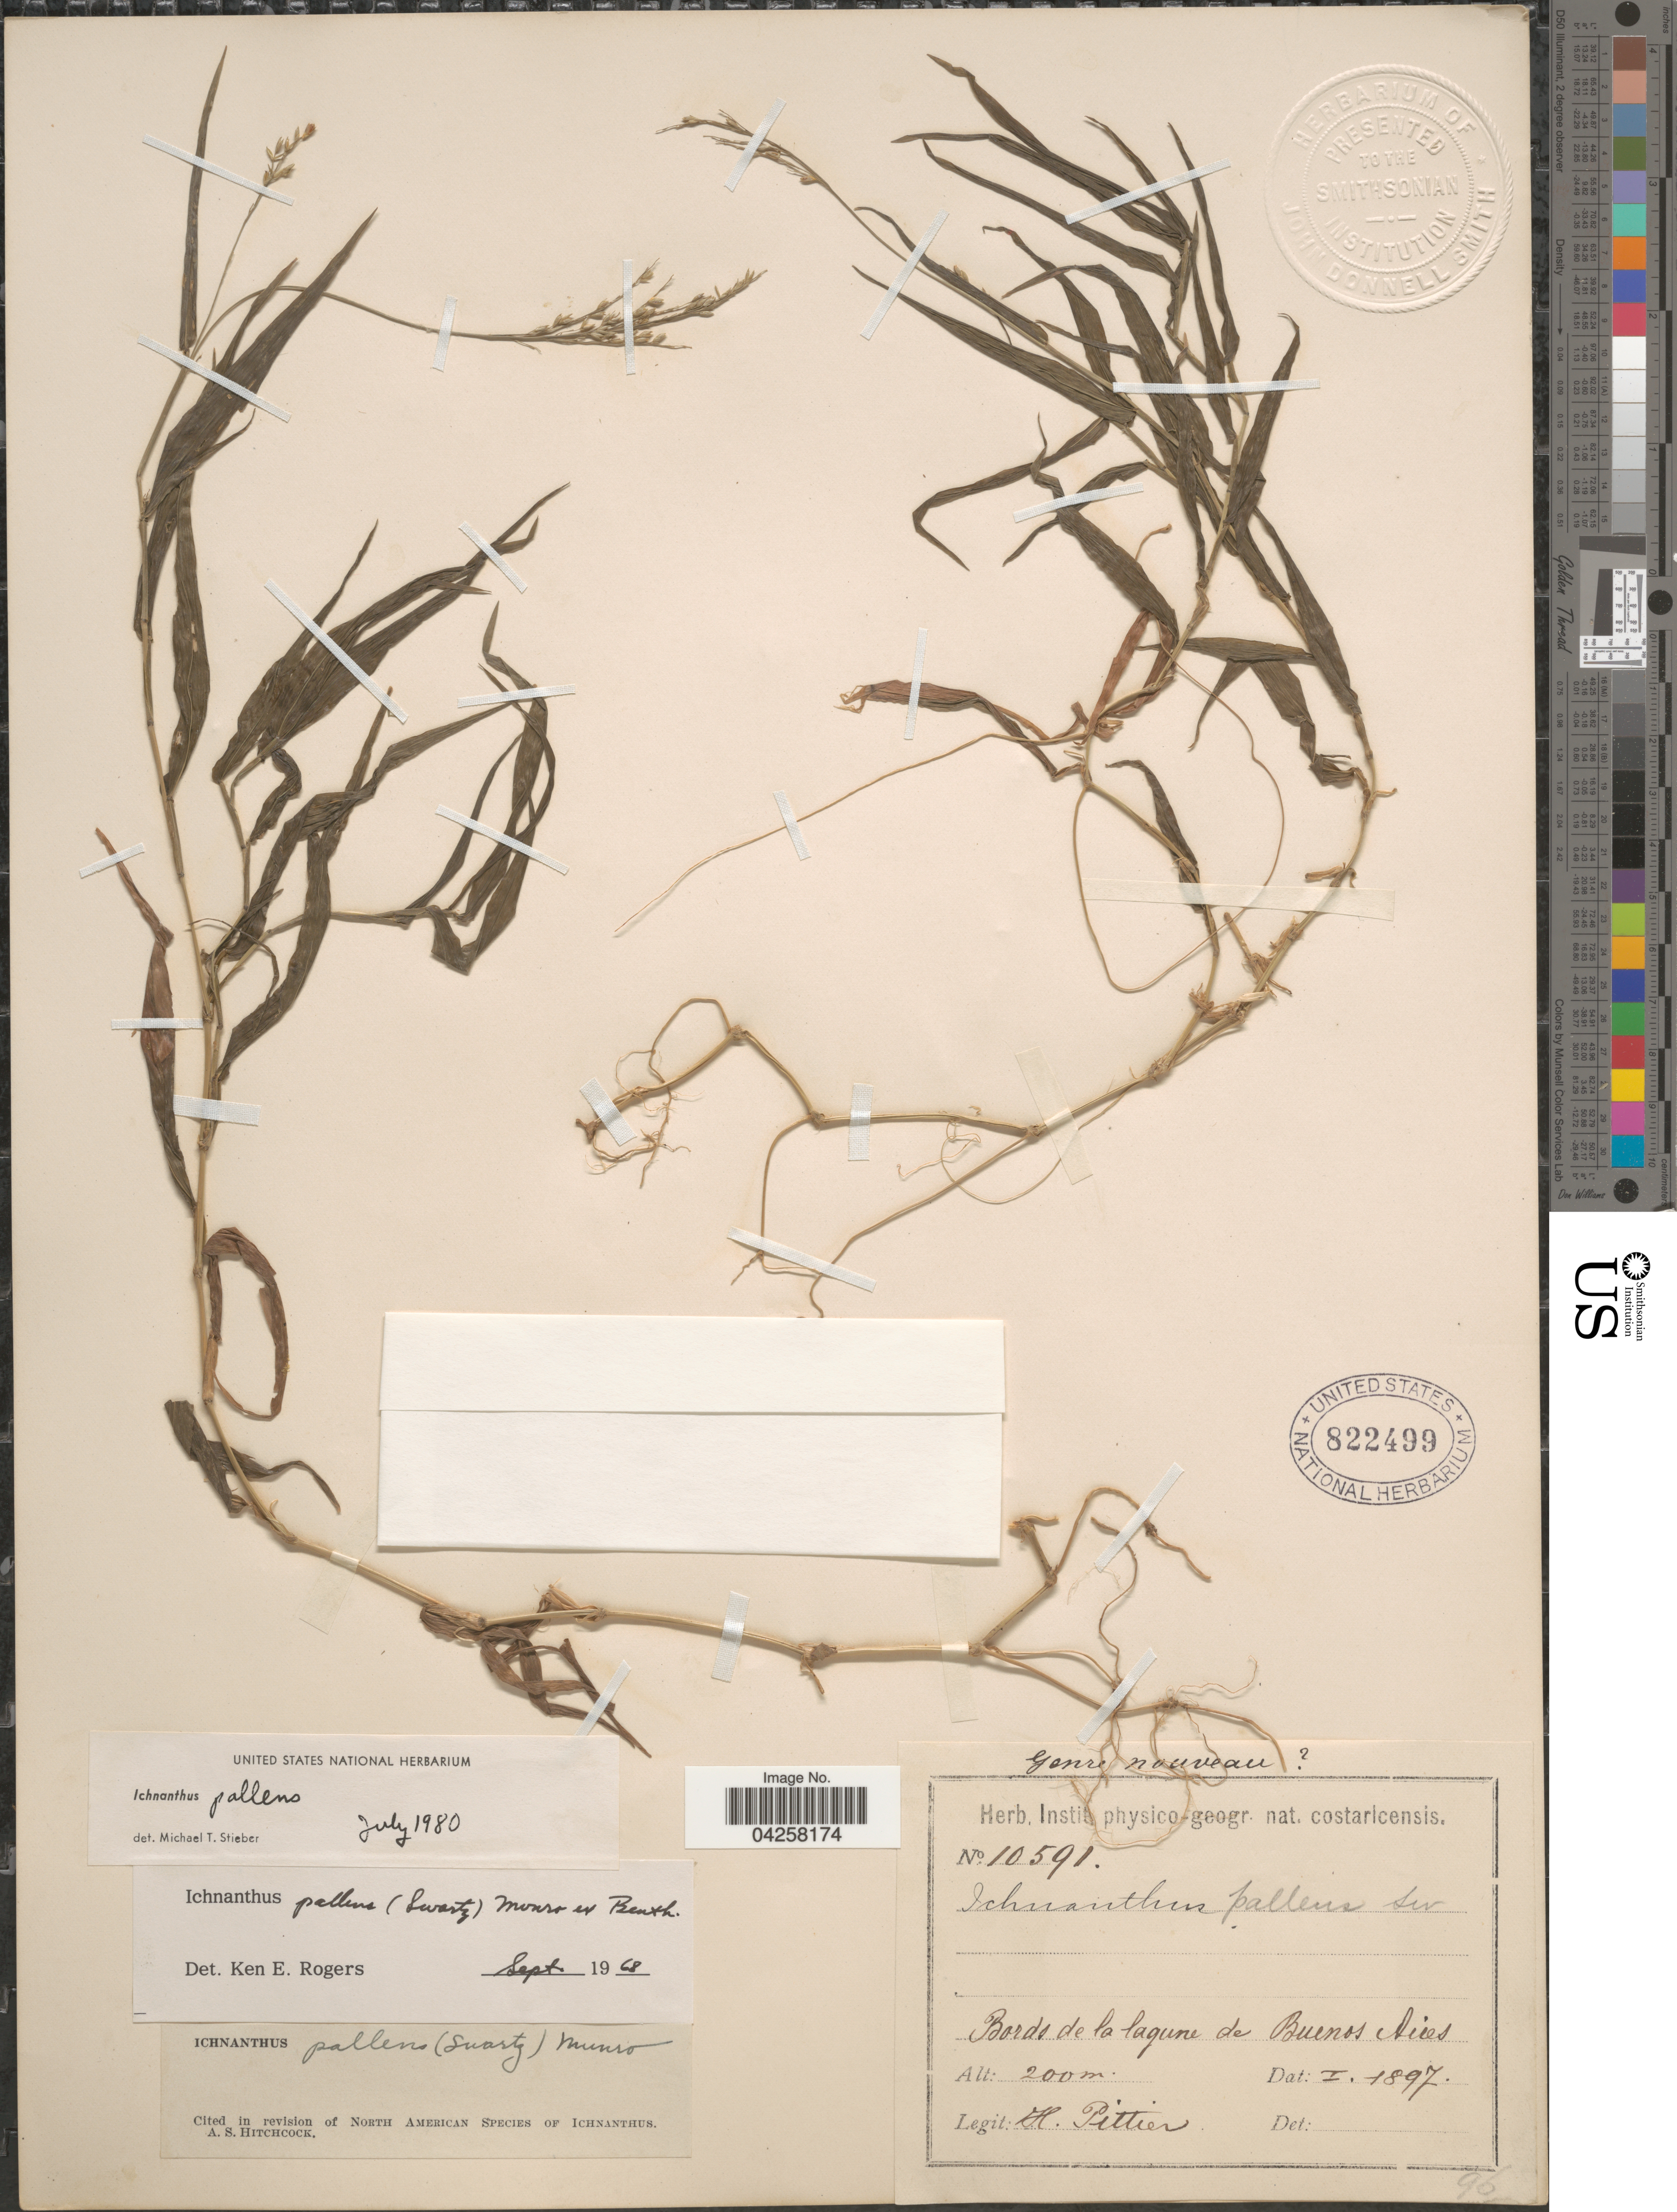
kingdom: Plantae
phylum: Tracheophyta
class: Liliopsida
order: Poales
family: Poaceae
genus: Ichnanthus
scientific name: Ichnanthus pallens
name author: (Sw.) Munro ex Benth.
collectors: H. F. Pittier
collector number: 10591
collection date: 1897-01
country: Costa Rica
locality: Bords de la laguna de Buenos Aires.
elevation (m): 200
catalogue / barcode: US 822499